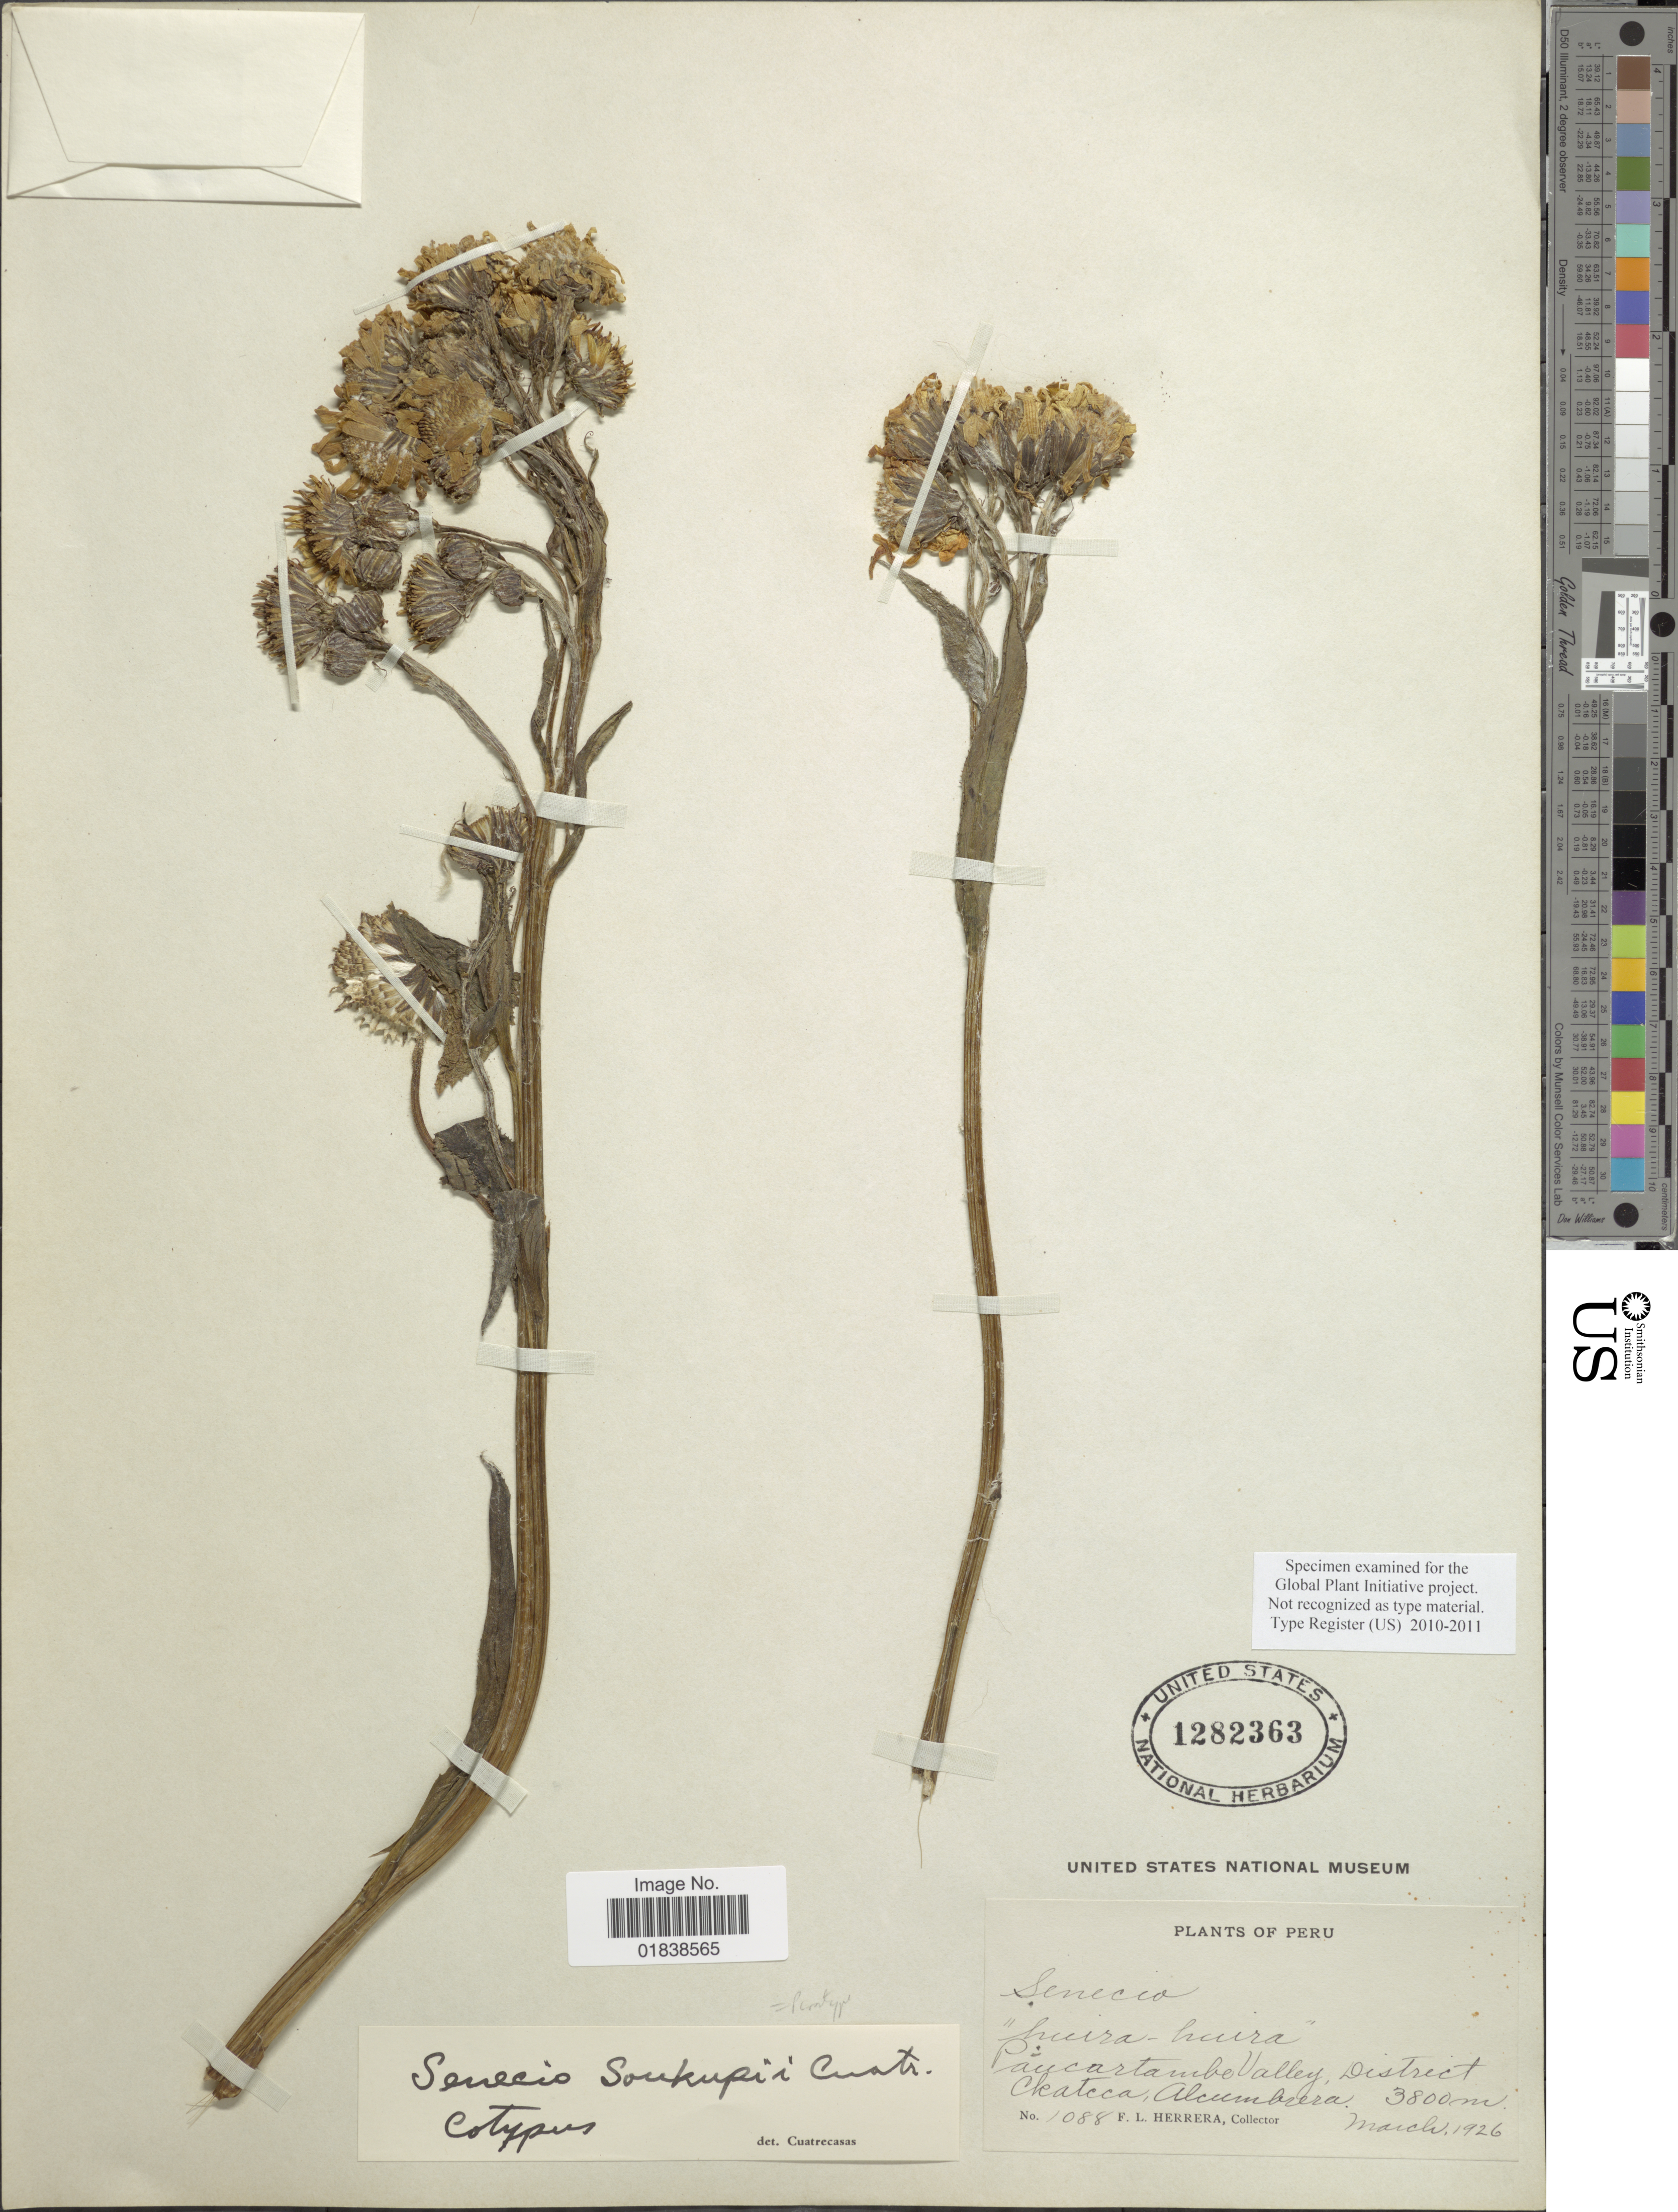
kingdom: Plantae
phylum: Tracheophyta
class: Magnoliopsida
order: Asterales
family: Asteraceae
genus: Senecio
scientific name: Senecio soukupii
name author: Cuatrec.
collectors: F. L. Herrera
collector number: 1088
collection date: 1926-03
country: Peru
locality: Paucartambo Valley, District Ckatcca, Alcumbrera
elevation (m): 3800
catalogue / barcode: US 1282363